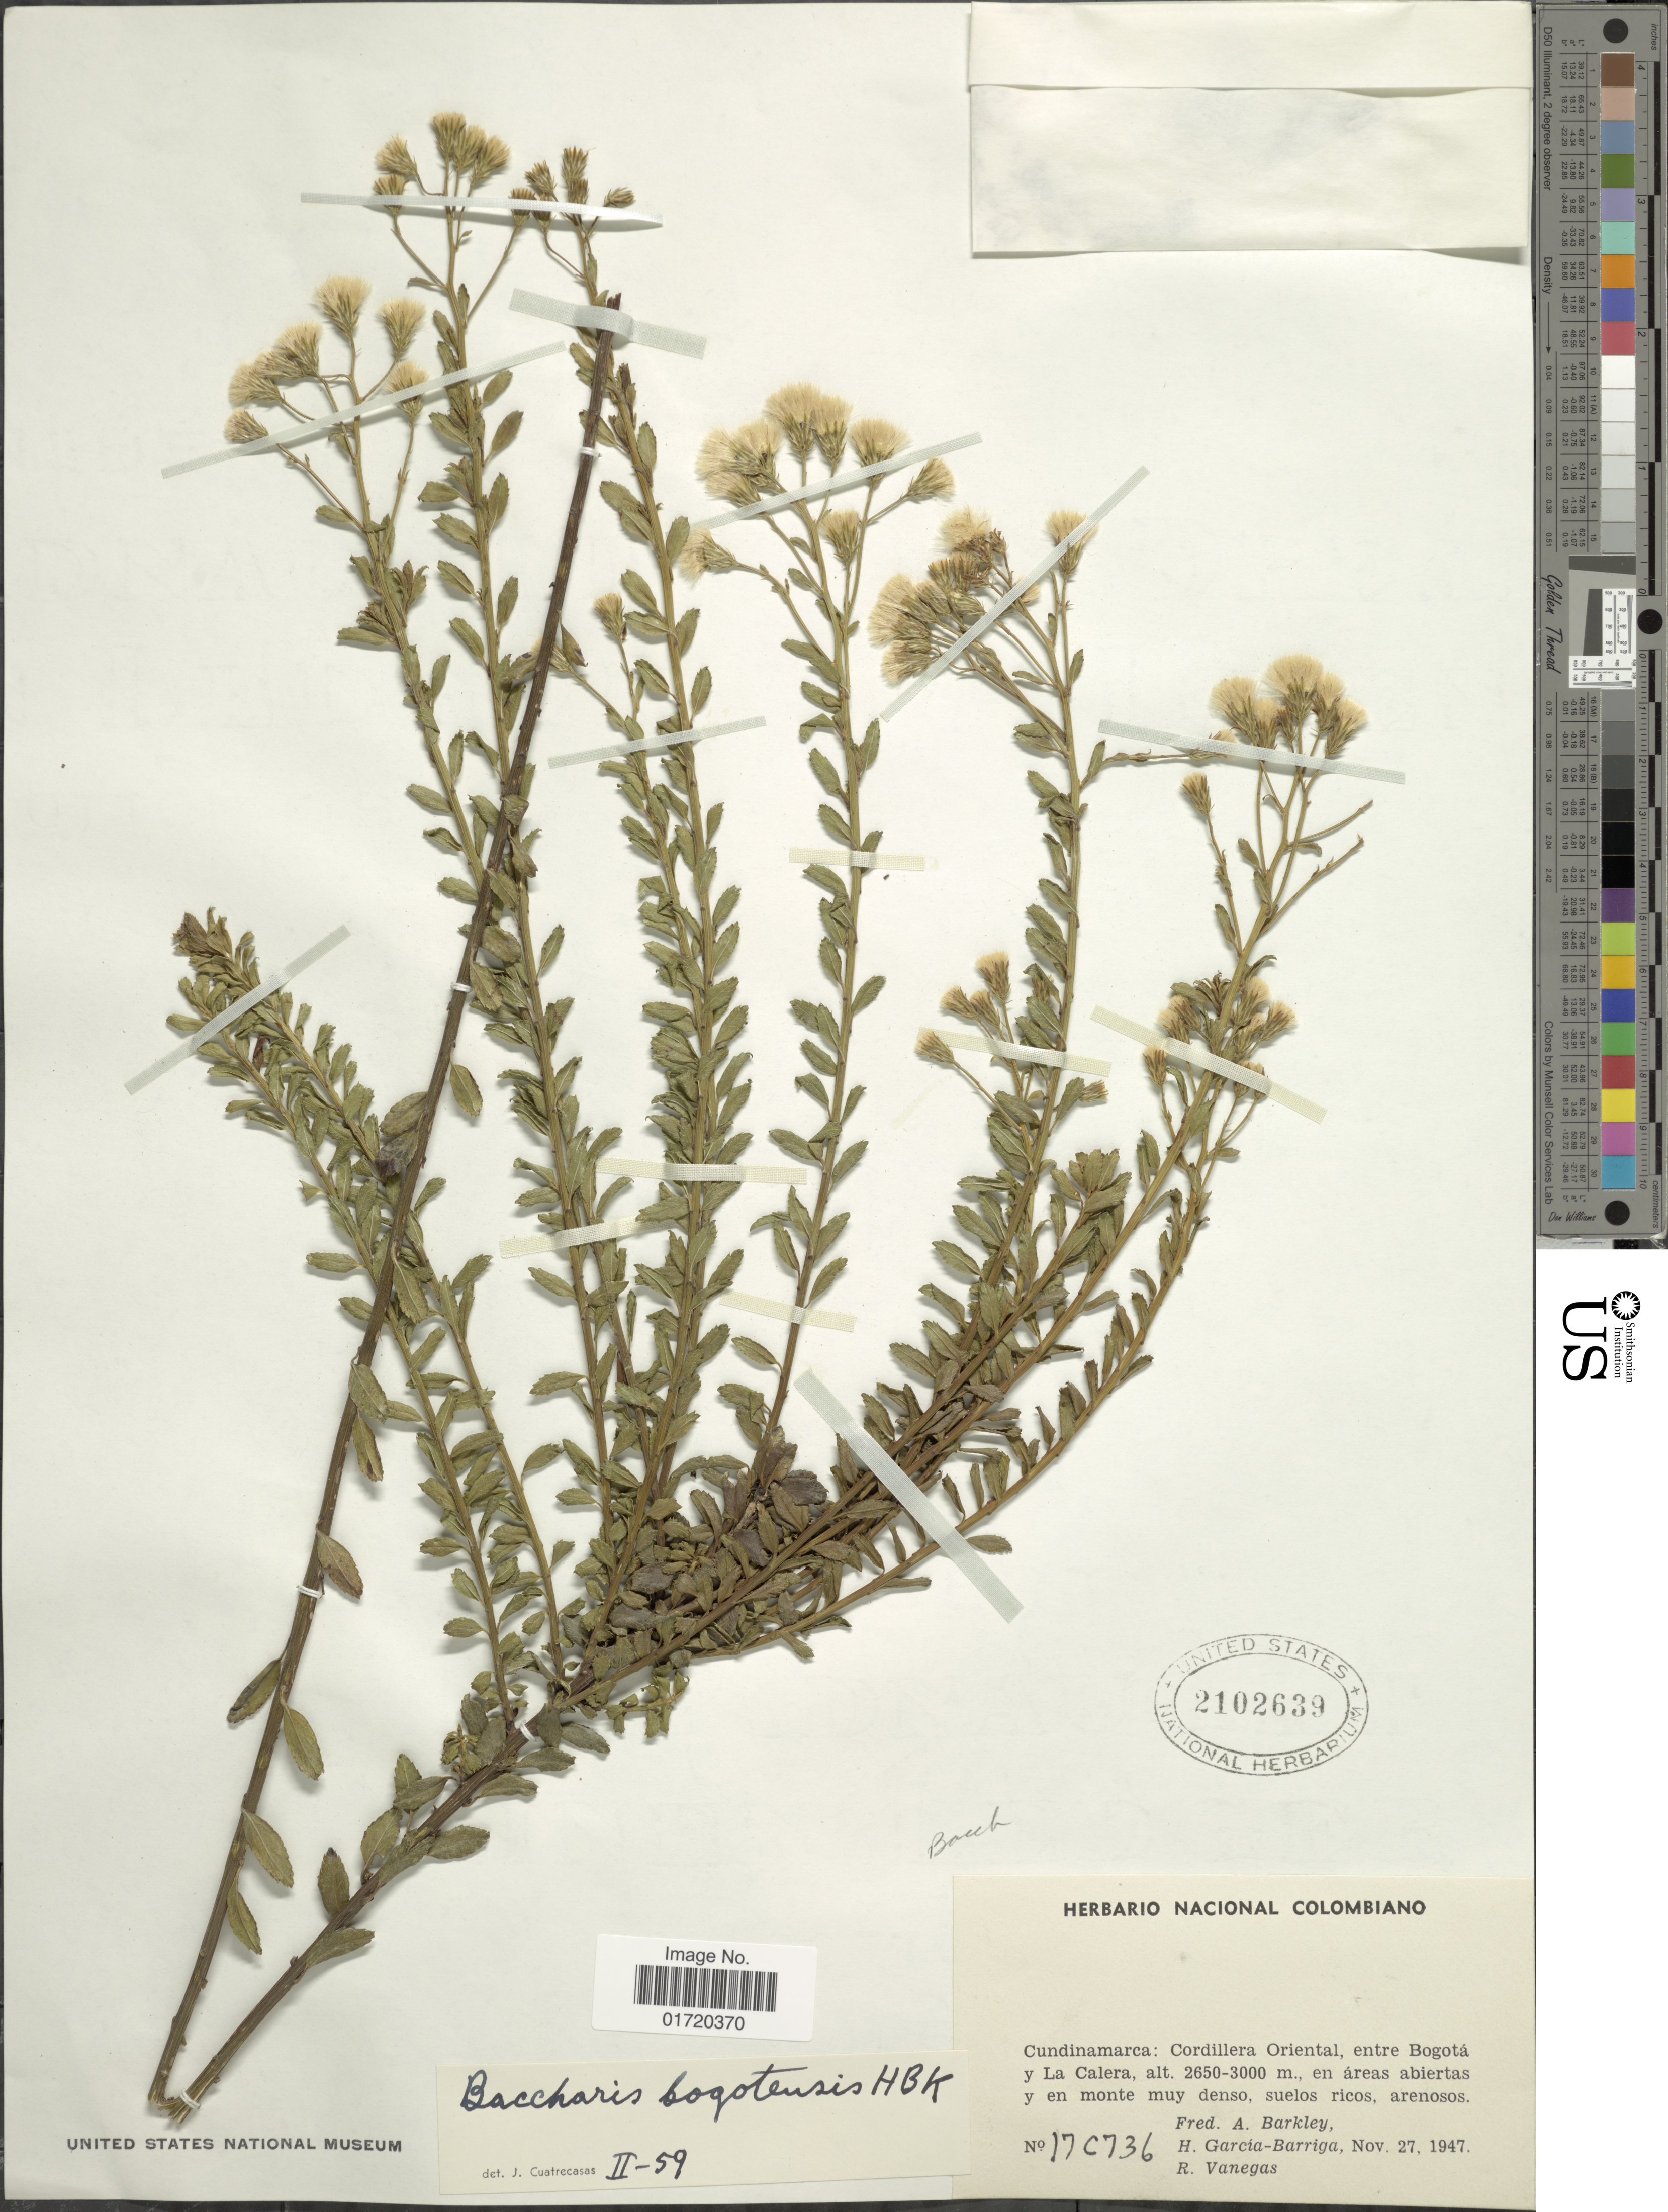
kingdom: Plantae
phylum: Tracheophyta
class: Magnoliopsida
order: Asterales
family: Asteraceae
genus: Baccharis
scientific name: Baccharis bogotensis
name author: Kunth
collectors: F. A. Barkley, H. García Barriga & R. Vanegas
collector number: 17C736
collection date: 1947-11-27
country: Colombia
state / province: Cundinamarca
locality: Cordillera Oriental, entre Bogota y La Calera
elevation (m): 2650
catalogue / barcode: US 2102639